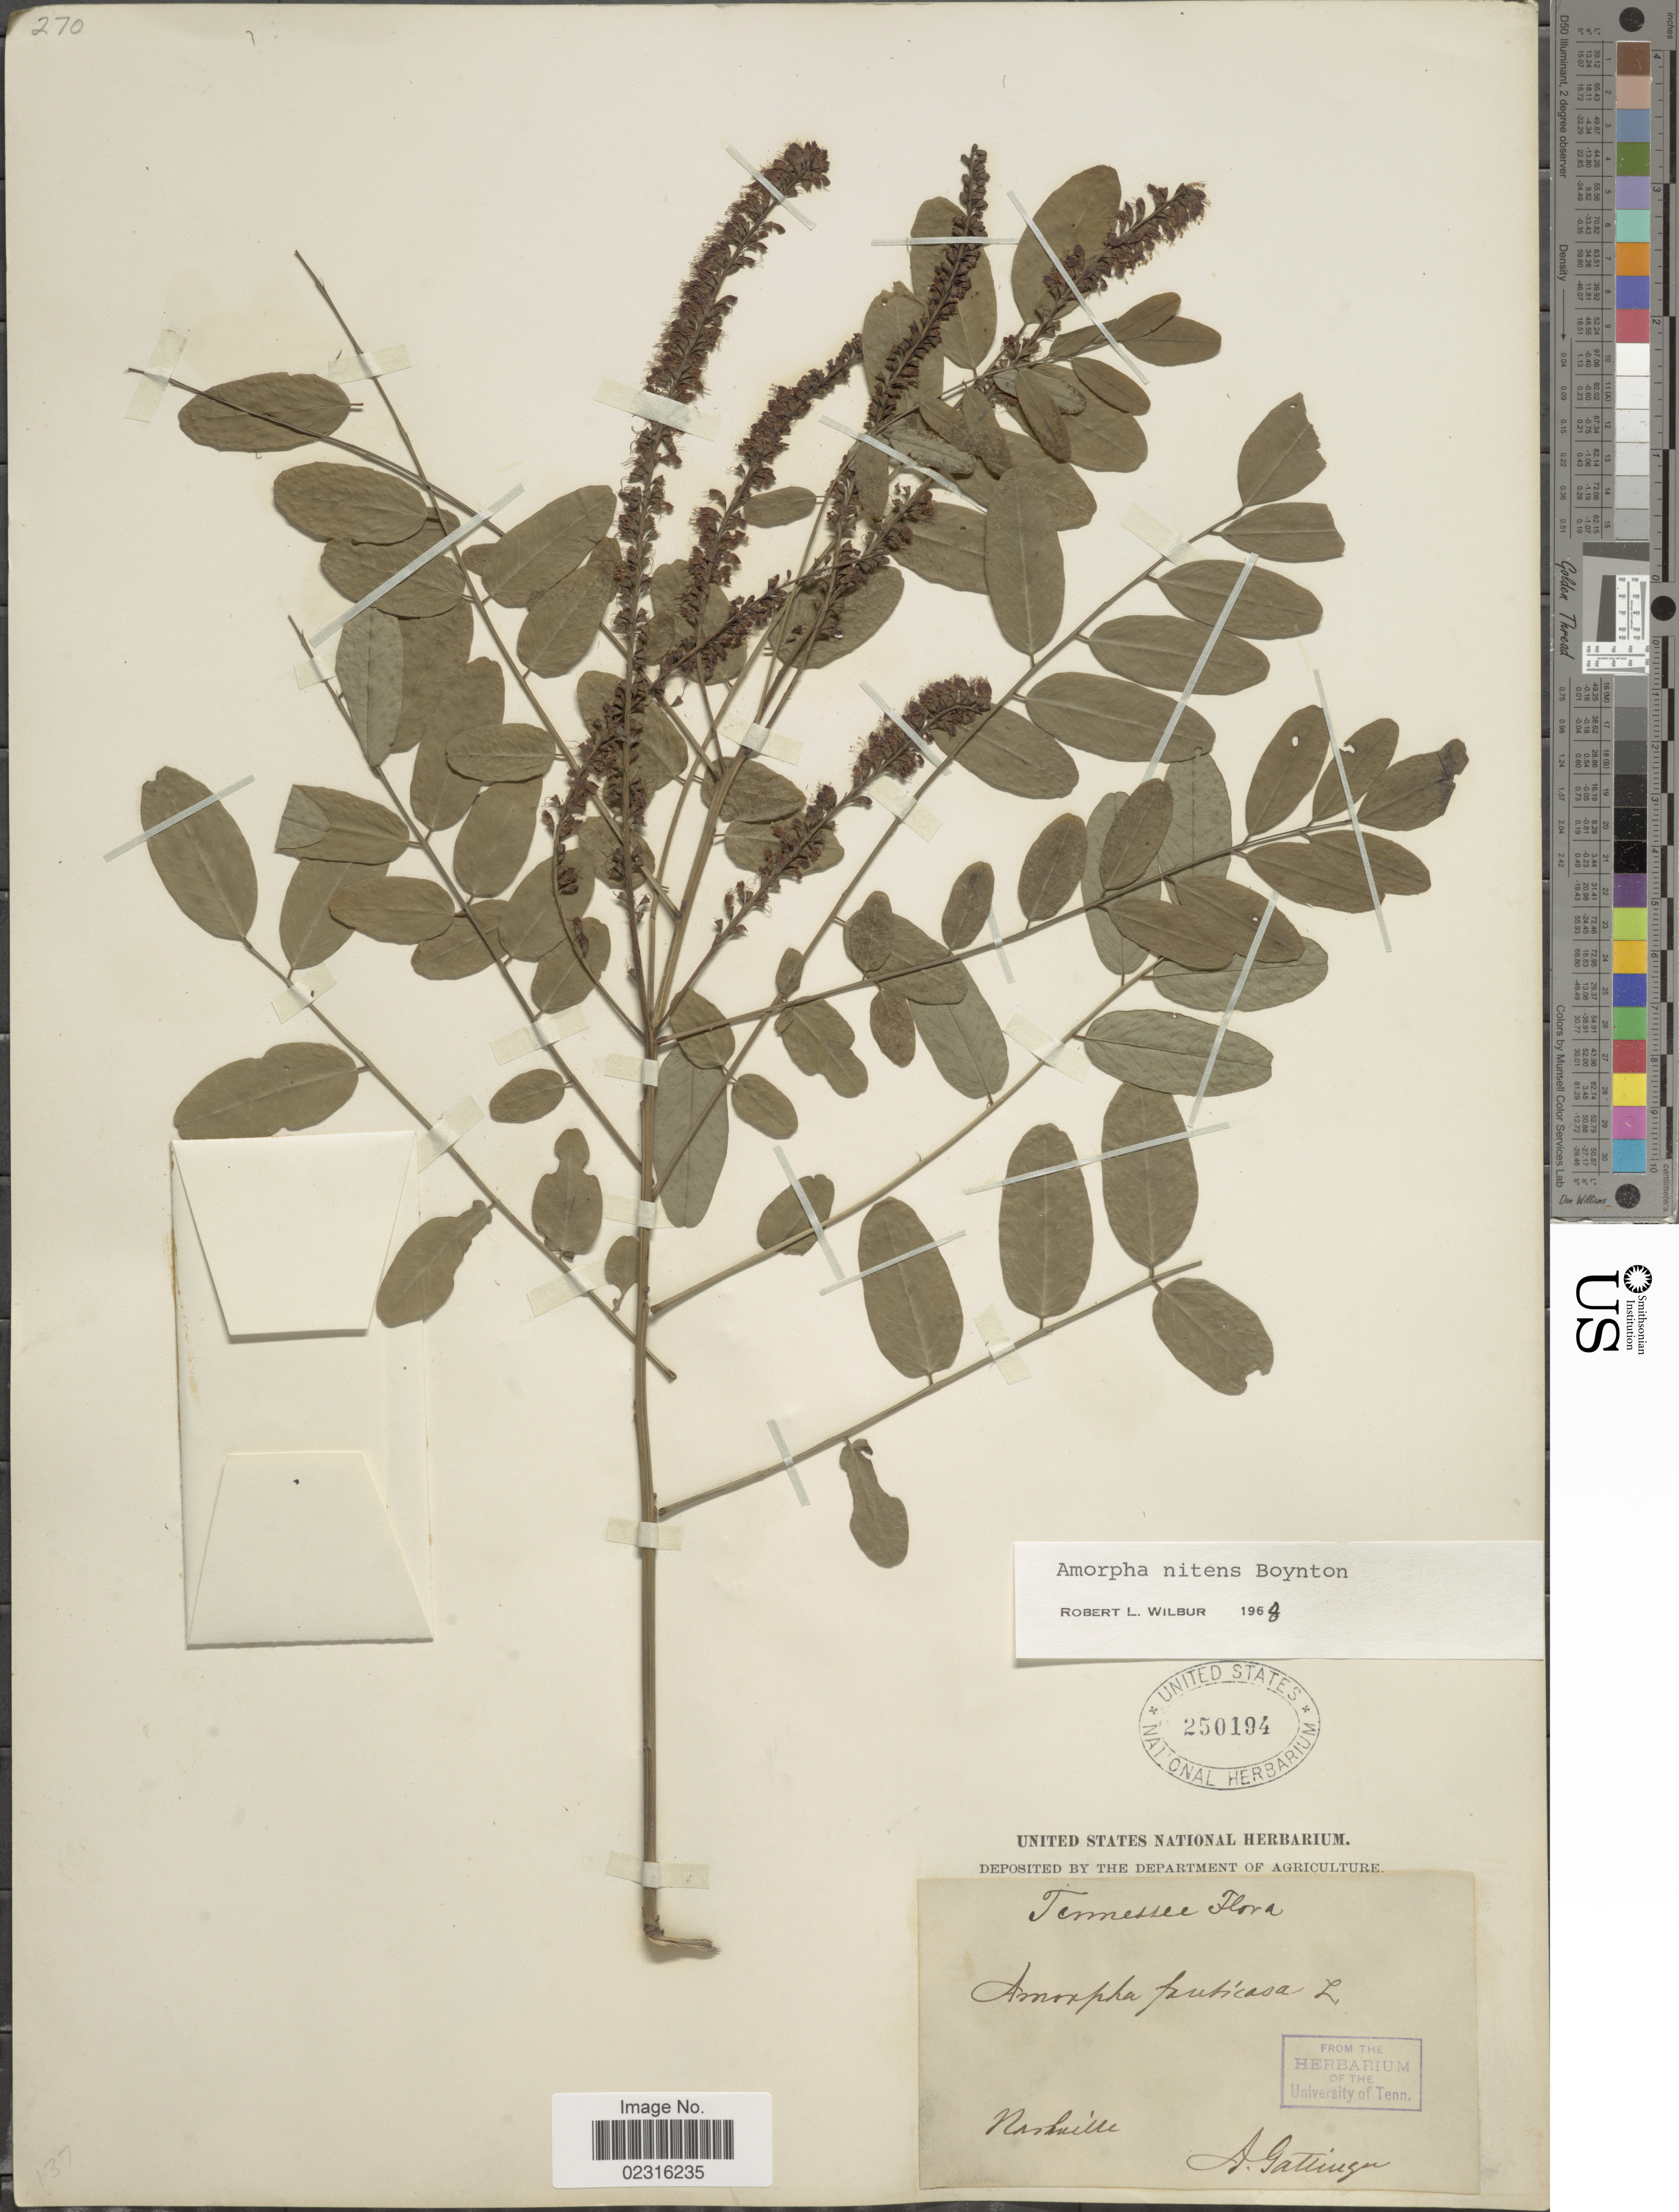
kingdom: Plantae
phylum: Tracheophyta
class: Magnoliopsida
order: Fabales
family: Fabaceae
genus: Amorpha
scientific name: Amorpha nitens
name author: F.E. Boynton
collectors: A. Gattinger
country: United States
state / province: Tennessee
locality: Nashville.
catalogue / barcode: US 250194